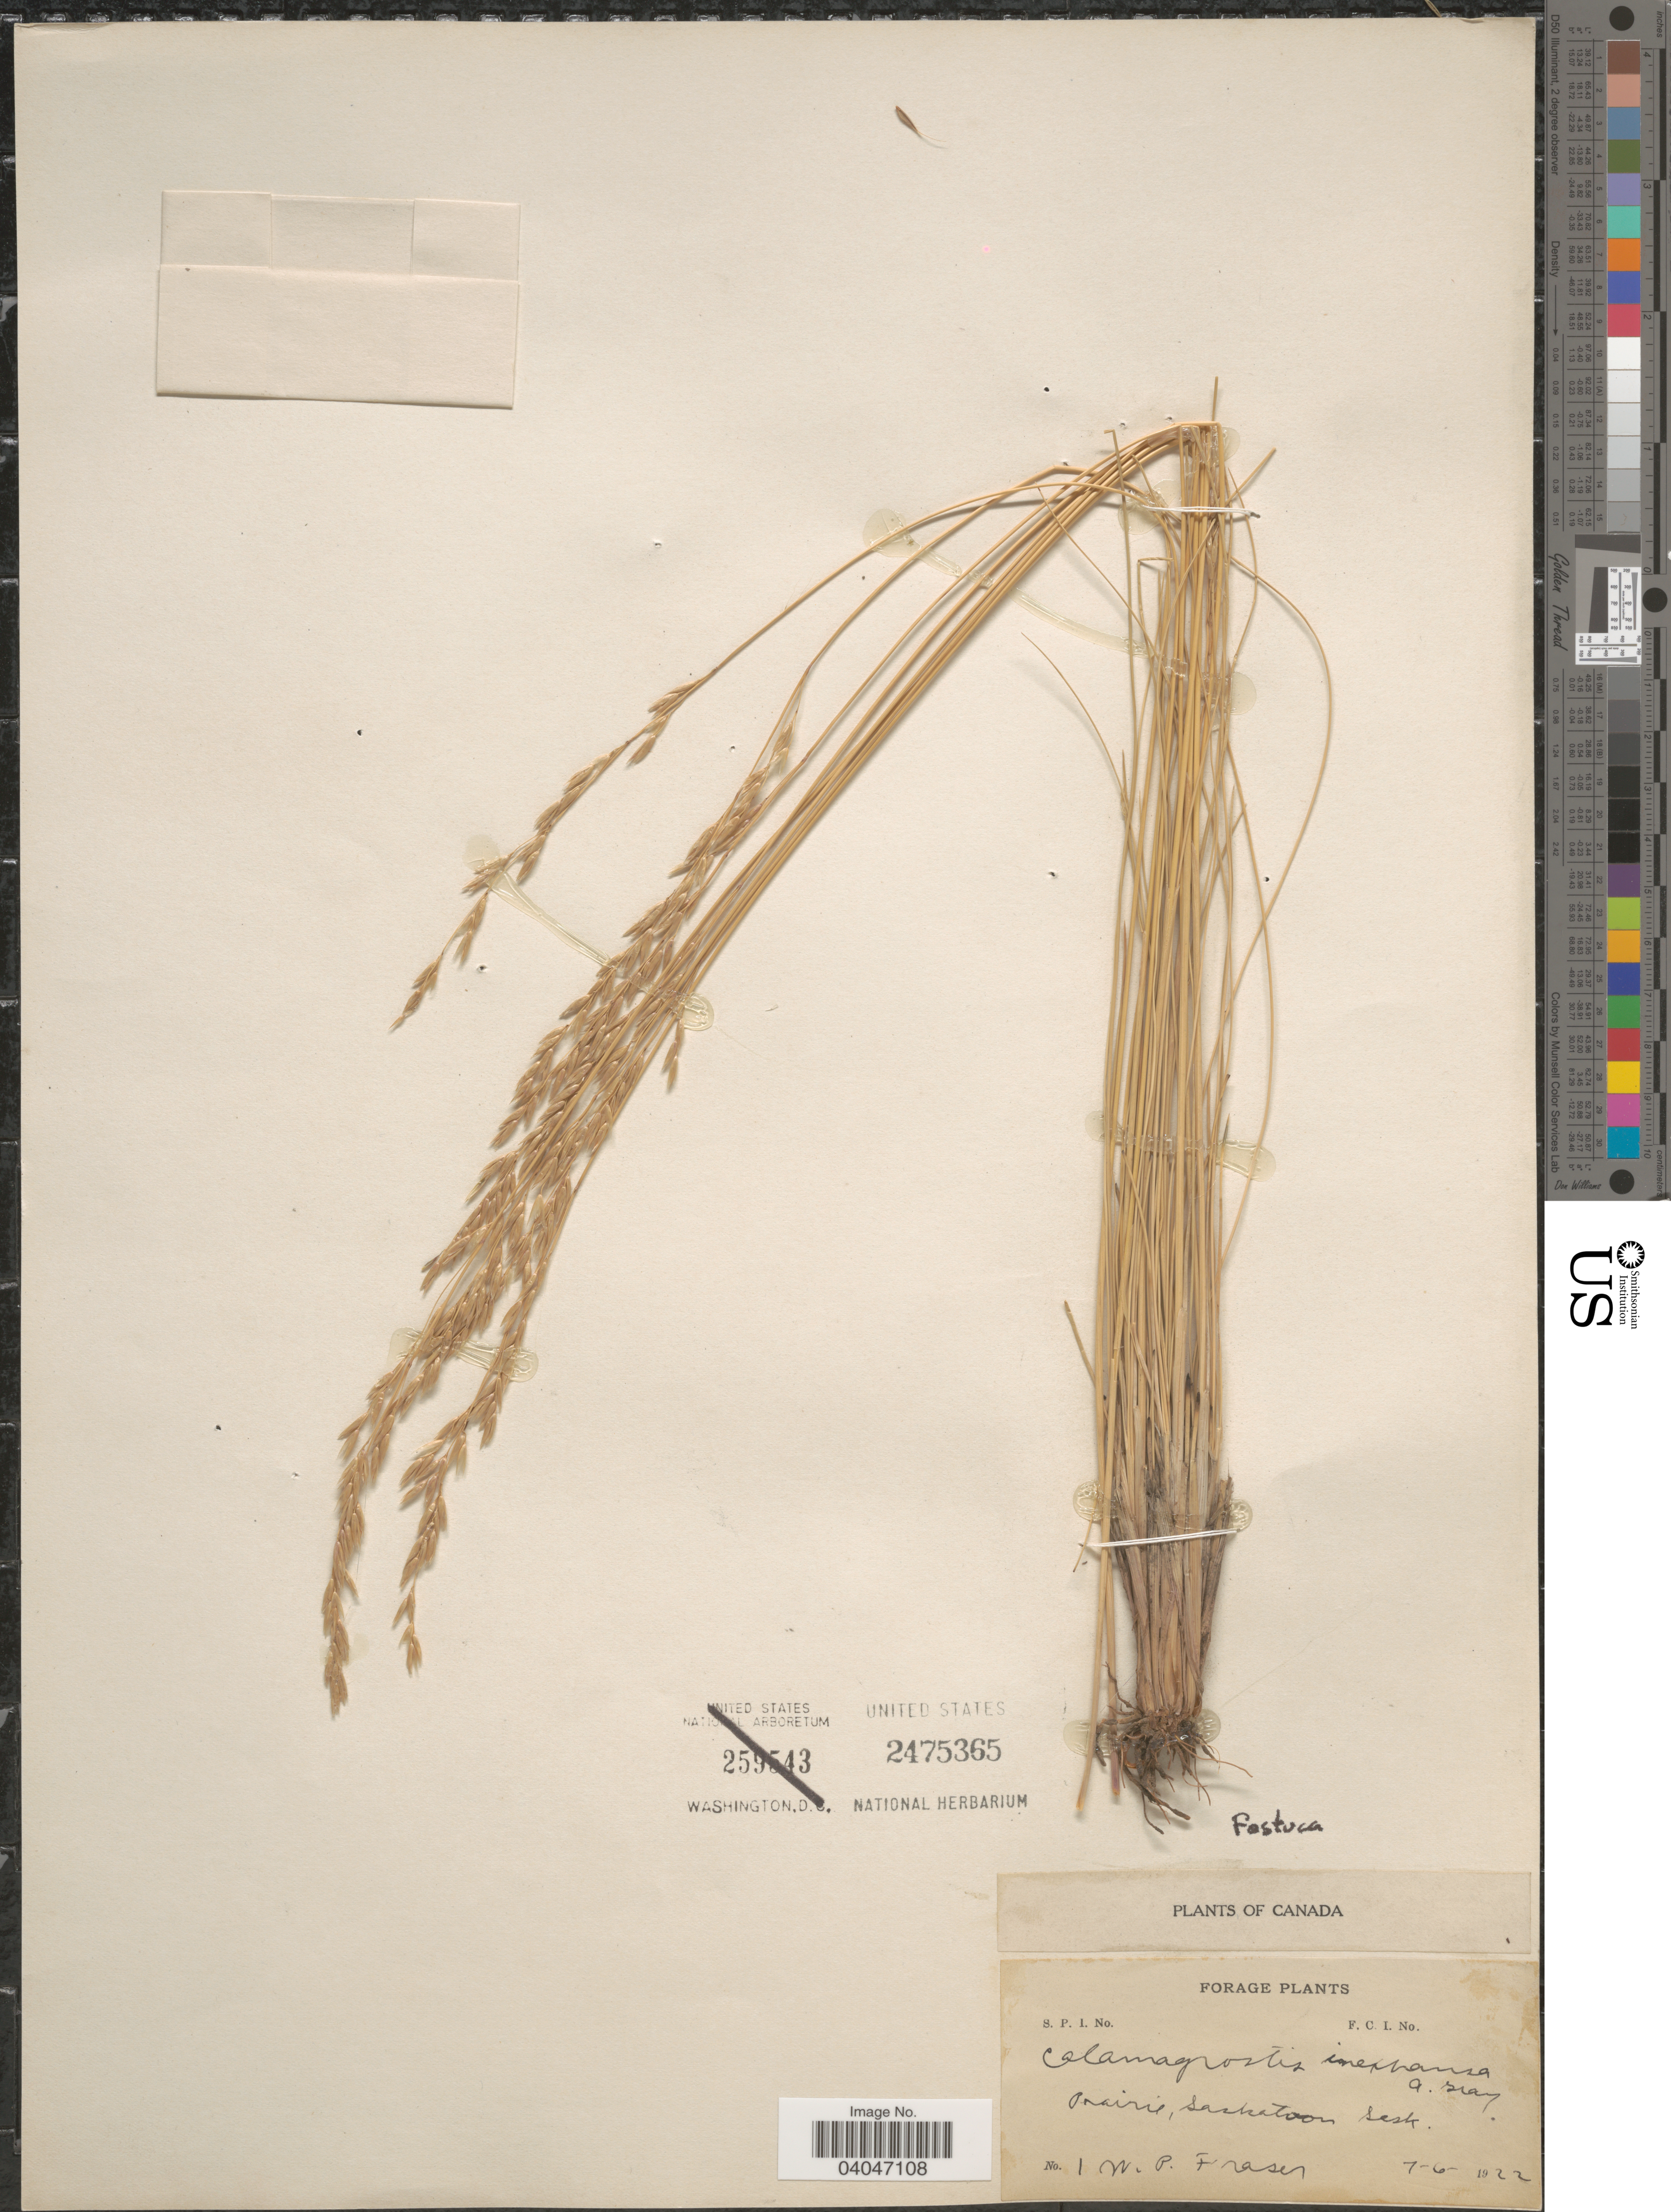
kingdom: Plantae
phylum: Tracheophyta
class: Liliopsida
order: Poales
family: Poaceae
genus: Festuca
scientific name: Festuca sp.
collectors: W. Fraser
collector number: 1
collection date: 1922-06-07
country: Canada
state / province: Saskatchewan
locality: Forage. Prairie, Saskatoon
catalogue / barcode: US 2475365